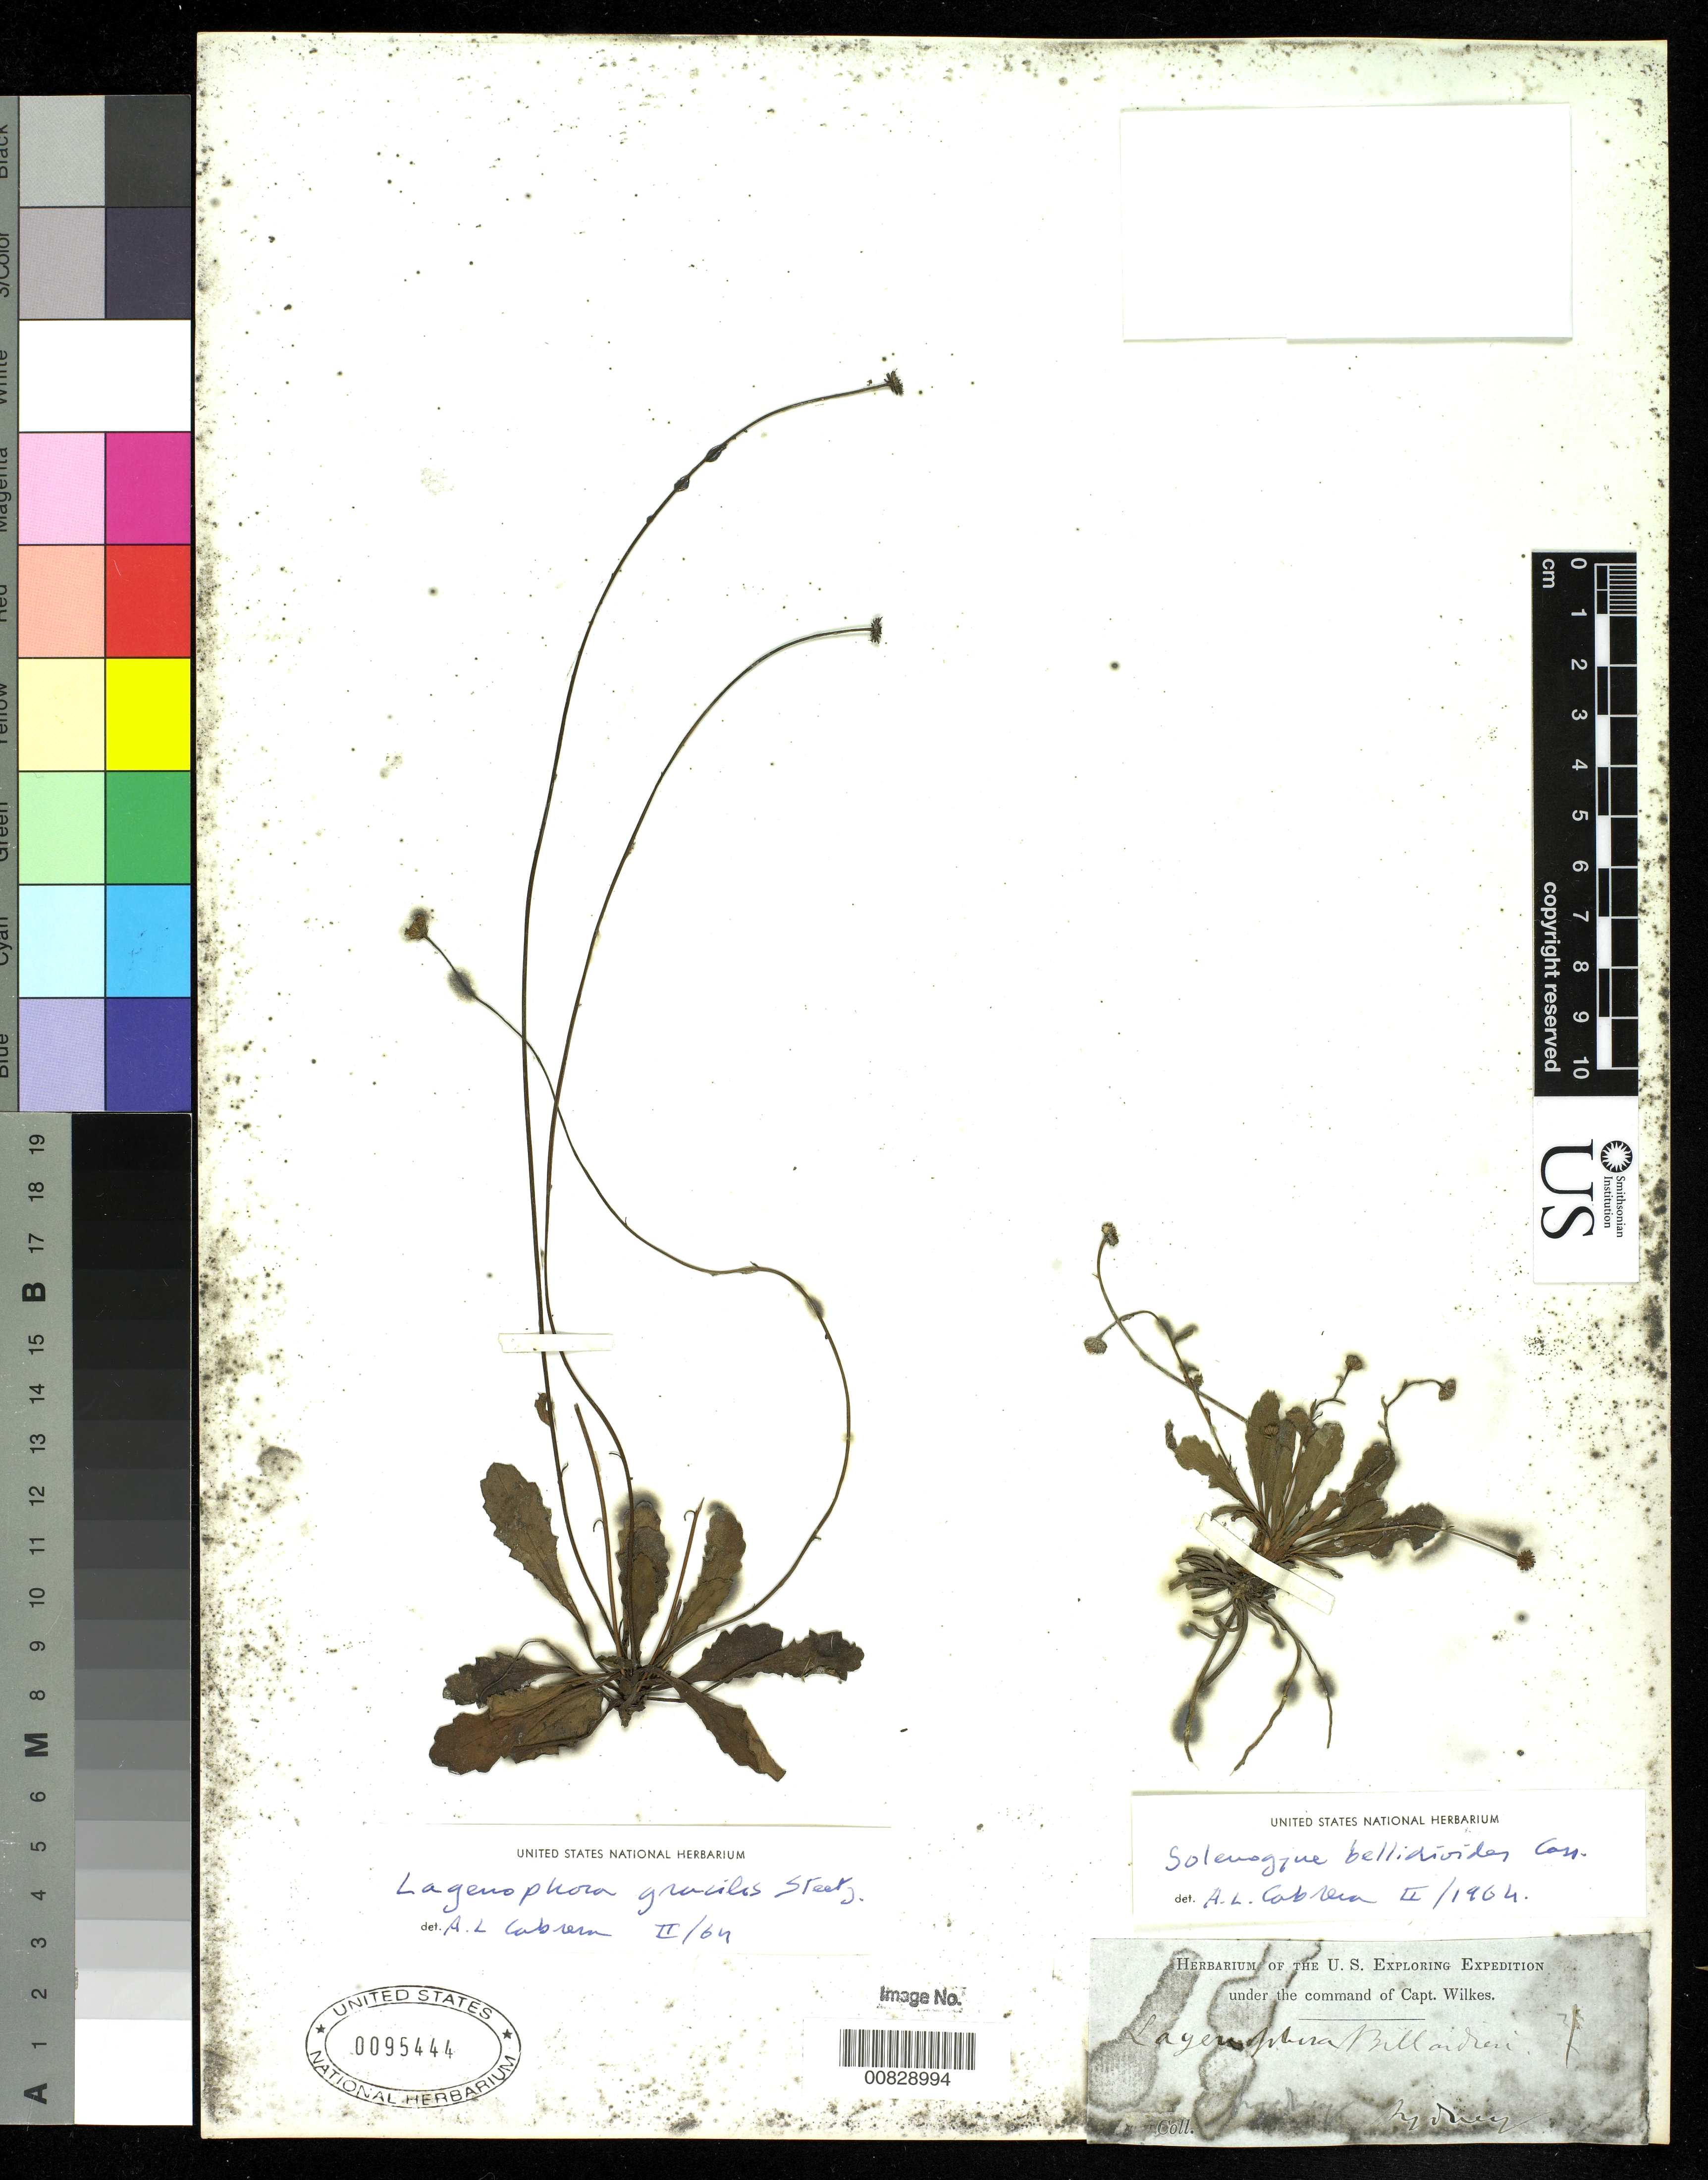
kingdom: Plantae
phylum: Tracheophyta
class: Magnoliopsida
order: Asterales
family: Asteraceae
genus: Lagenophora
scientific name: Lagenophora gracilis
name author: Steetz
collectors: Wilkes Explor. Exped.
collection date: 1838/1842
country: Australia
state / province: New South Wales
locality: Sydney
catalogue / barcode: US 95444